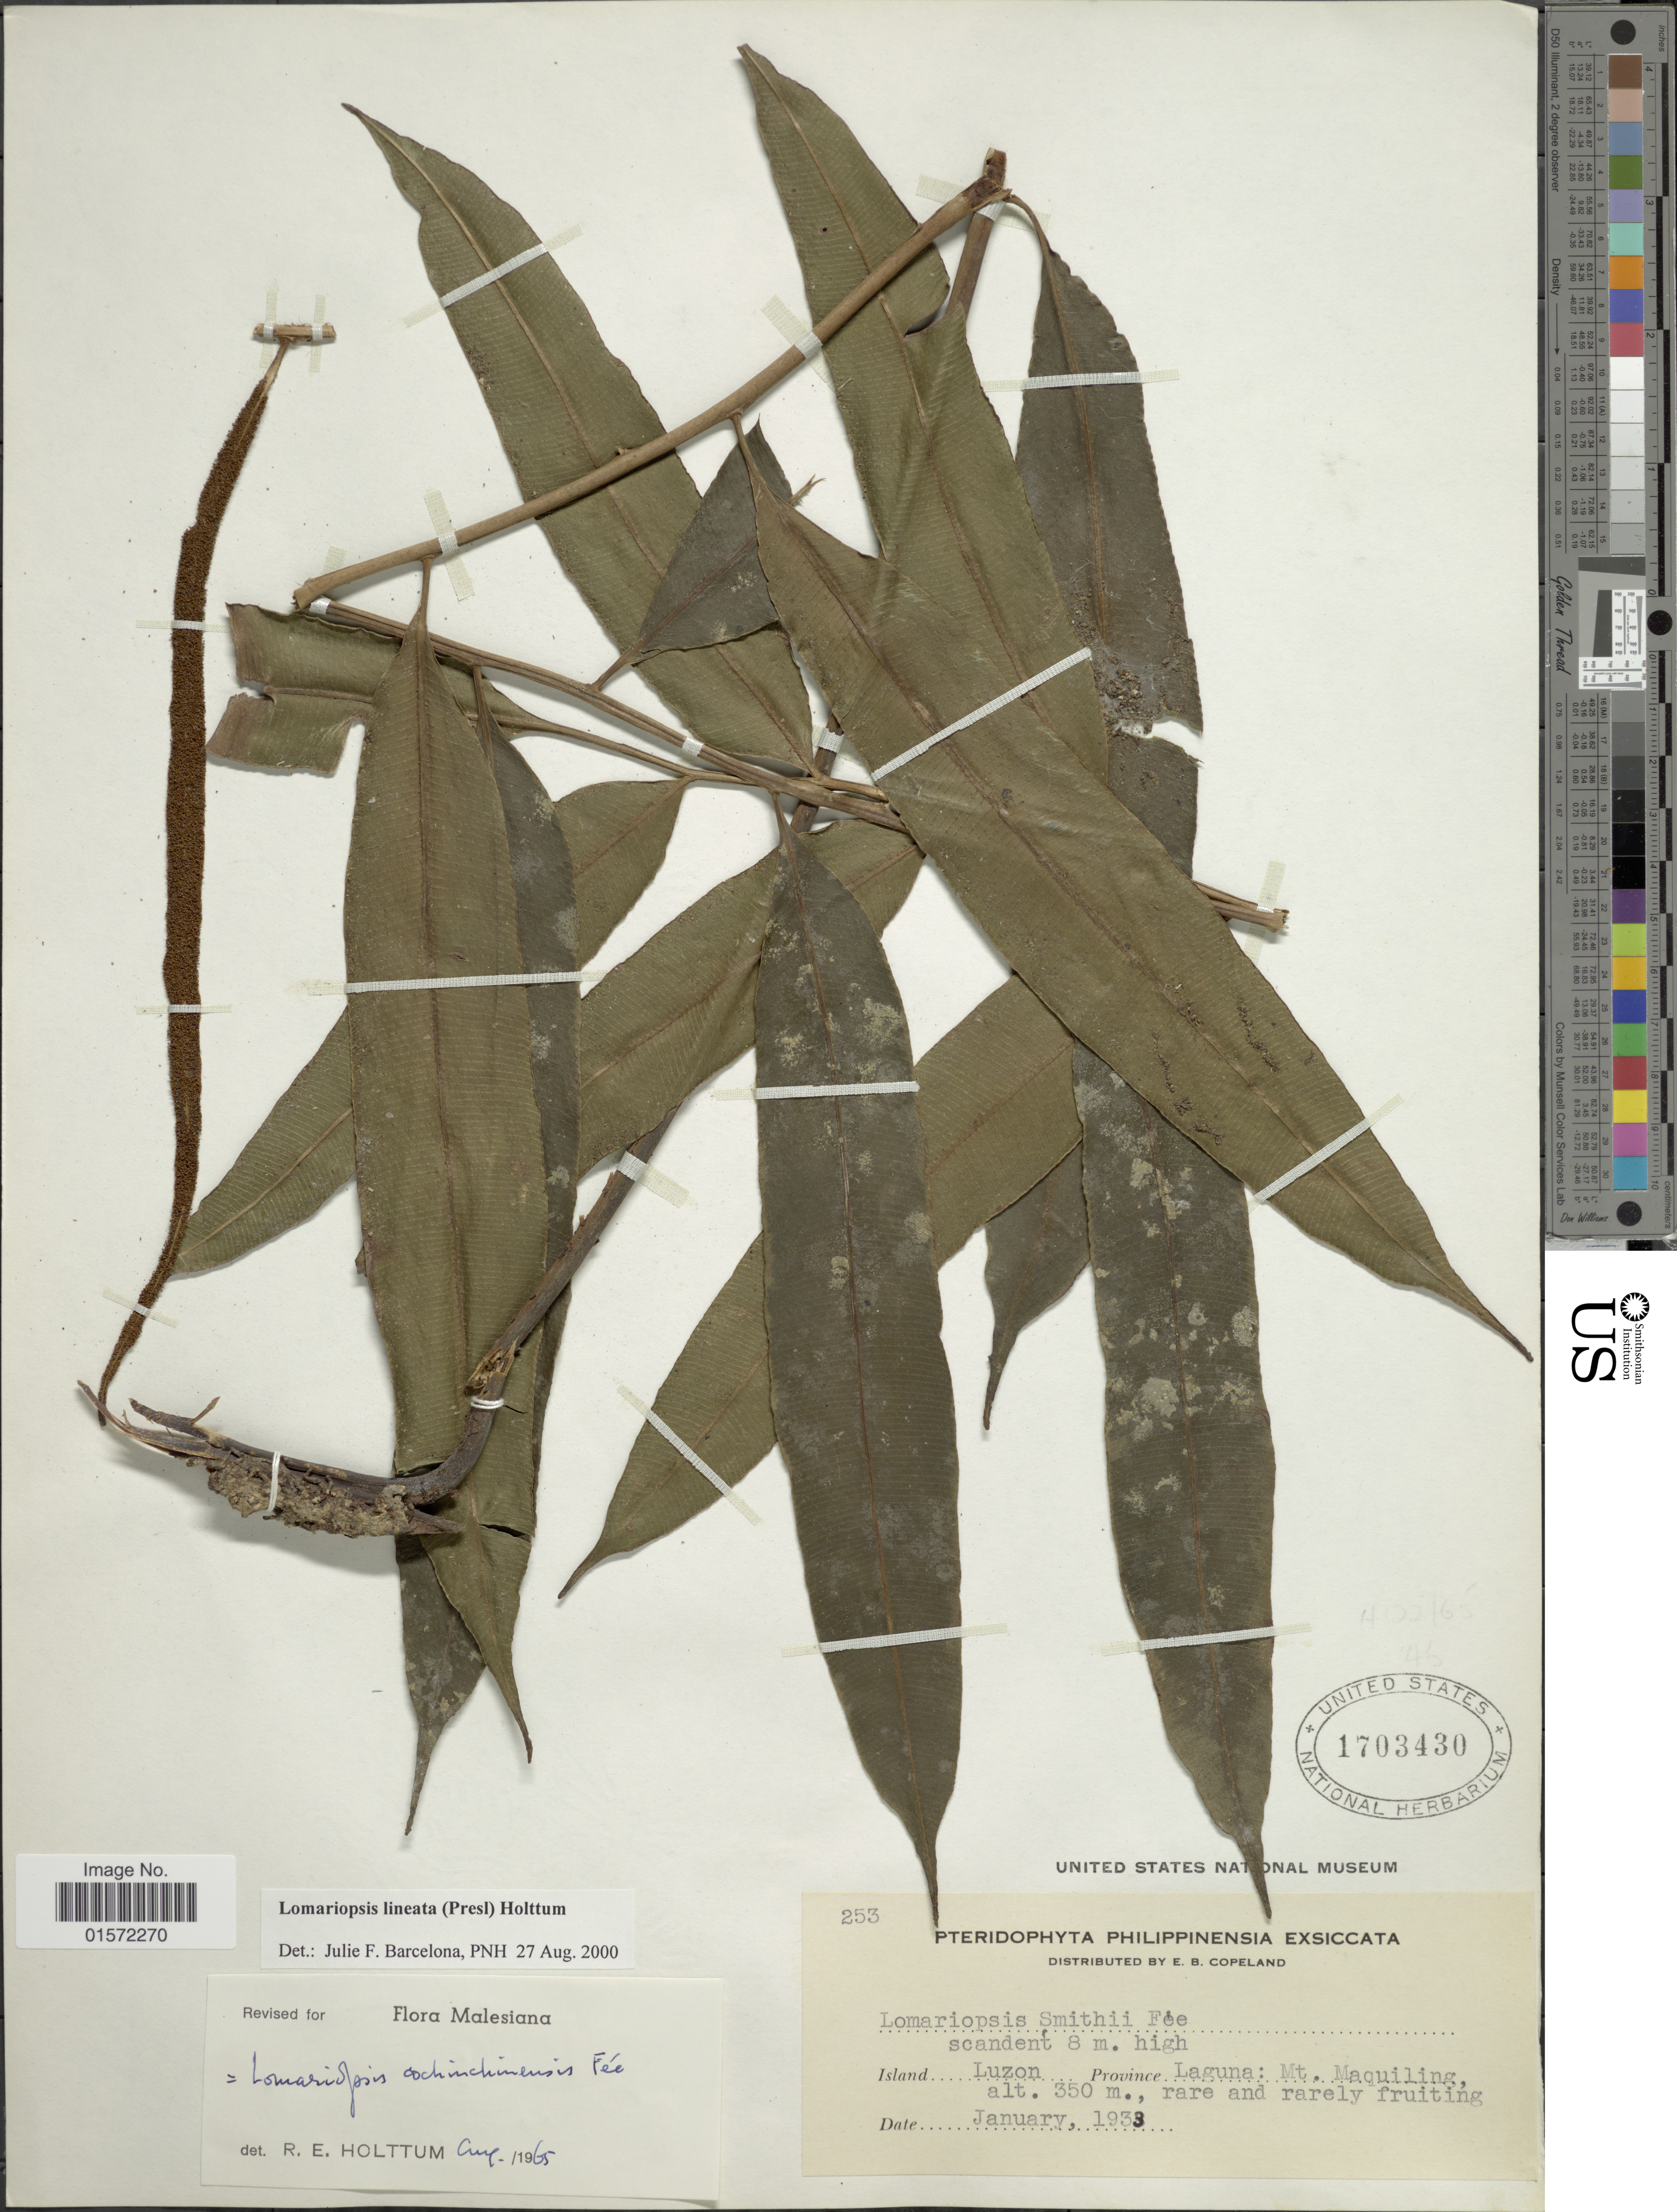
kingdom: Plantae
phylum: Tracheophyta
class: Polypodiopsida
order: Polypodiales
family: Lomariopsidaceae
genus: Lomariopsis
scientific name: Lomariopsis cochinchinensis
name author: Fée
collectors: E. B. Copeland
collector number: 253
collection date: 1933-01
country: Philippines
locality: Island Luzon, Province Laguna: Mt. Maquiling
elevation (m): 350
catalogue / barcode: US 1703430